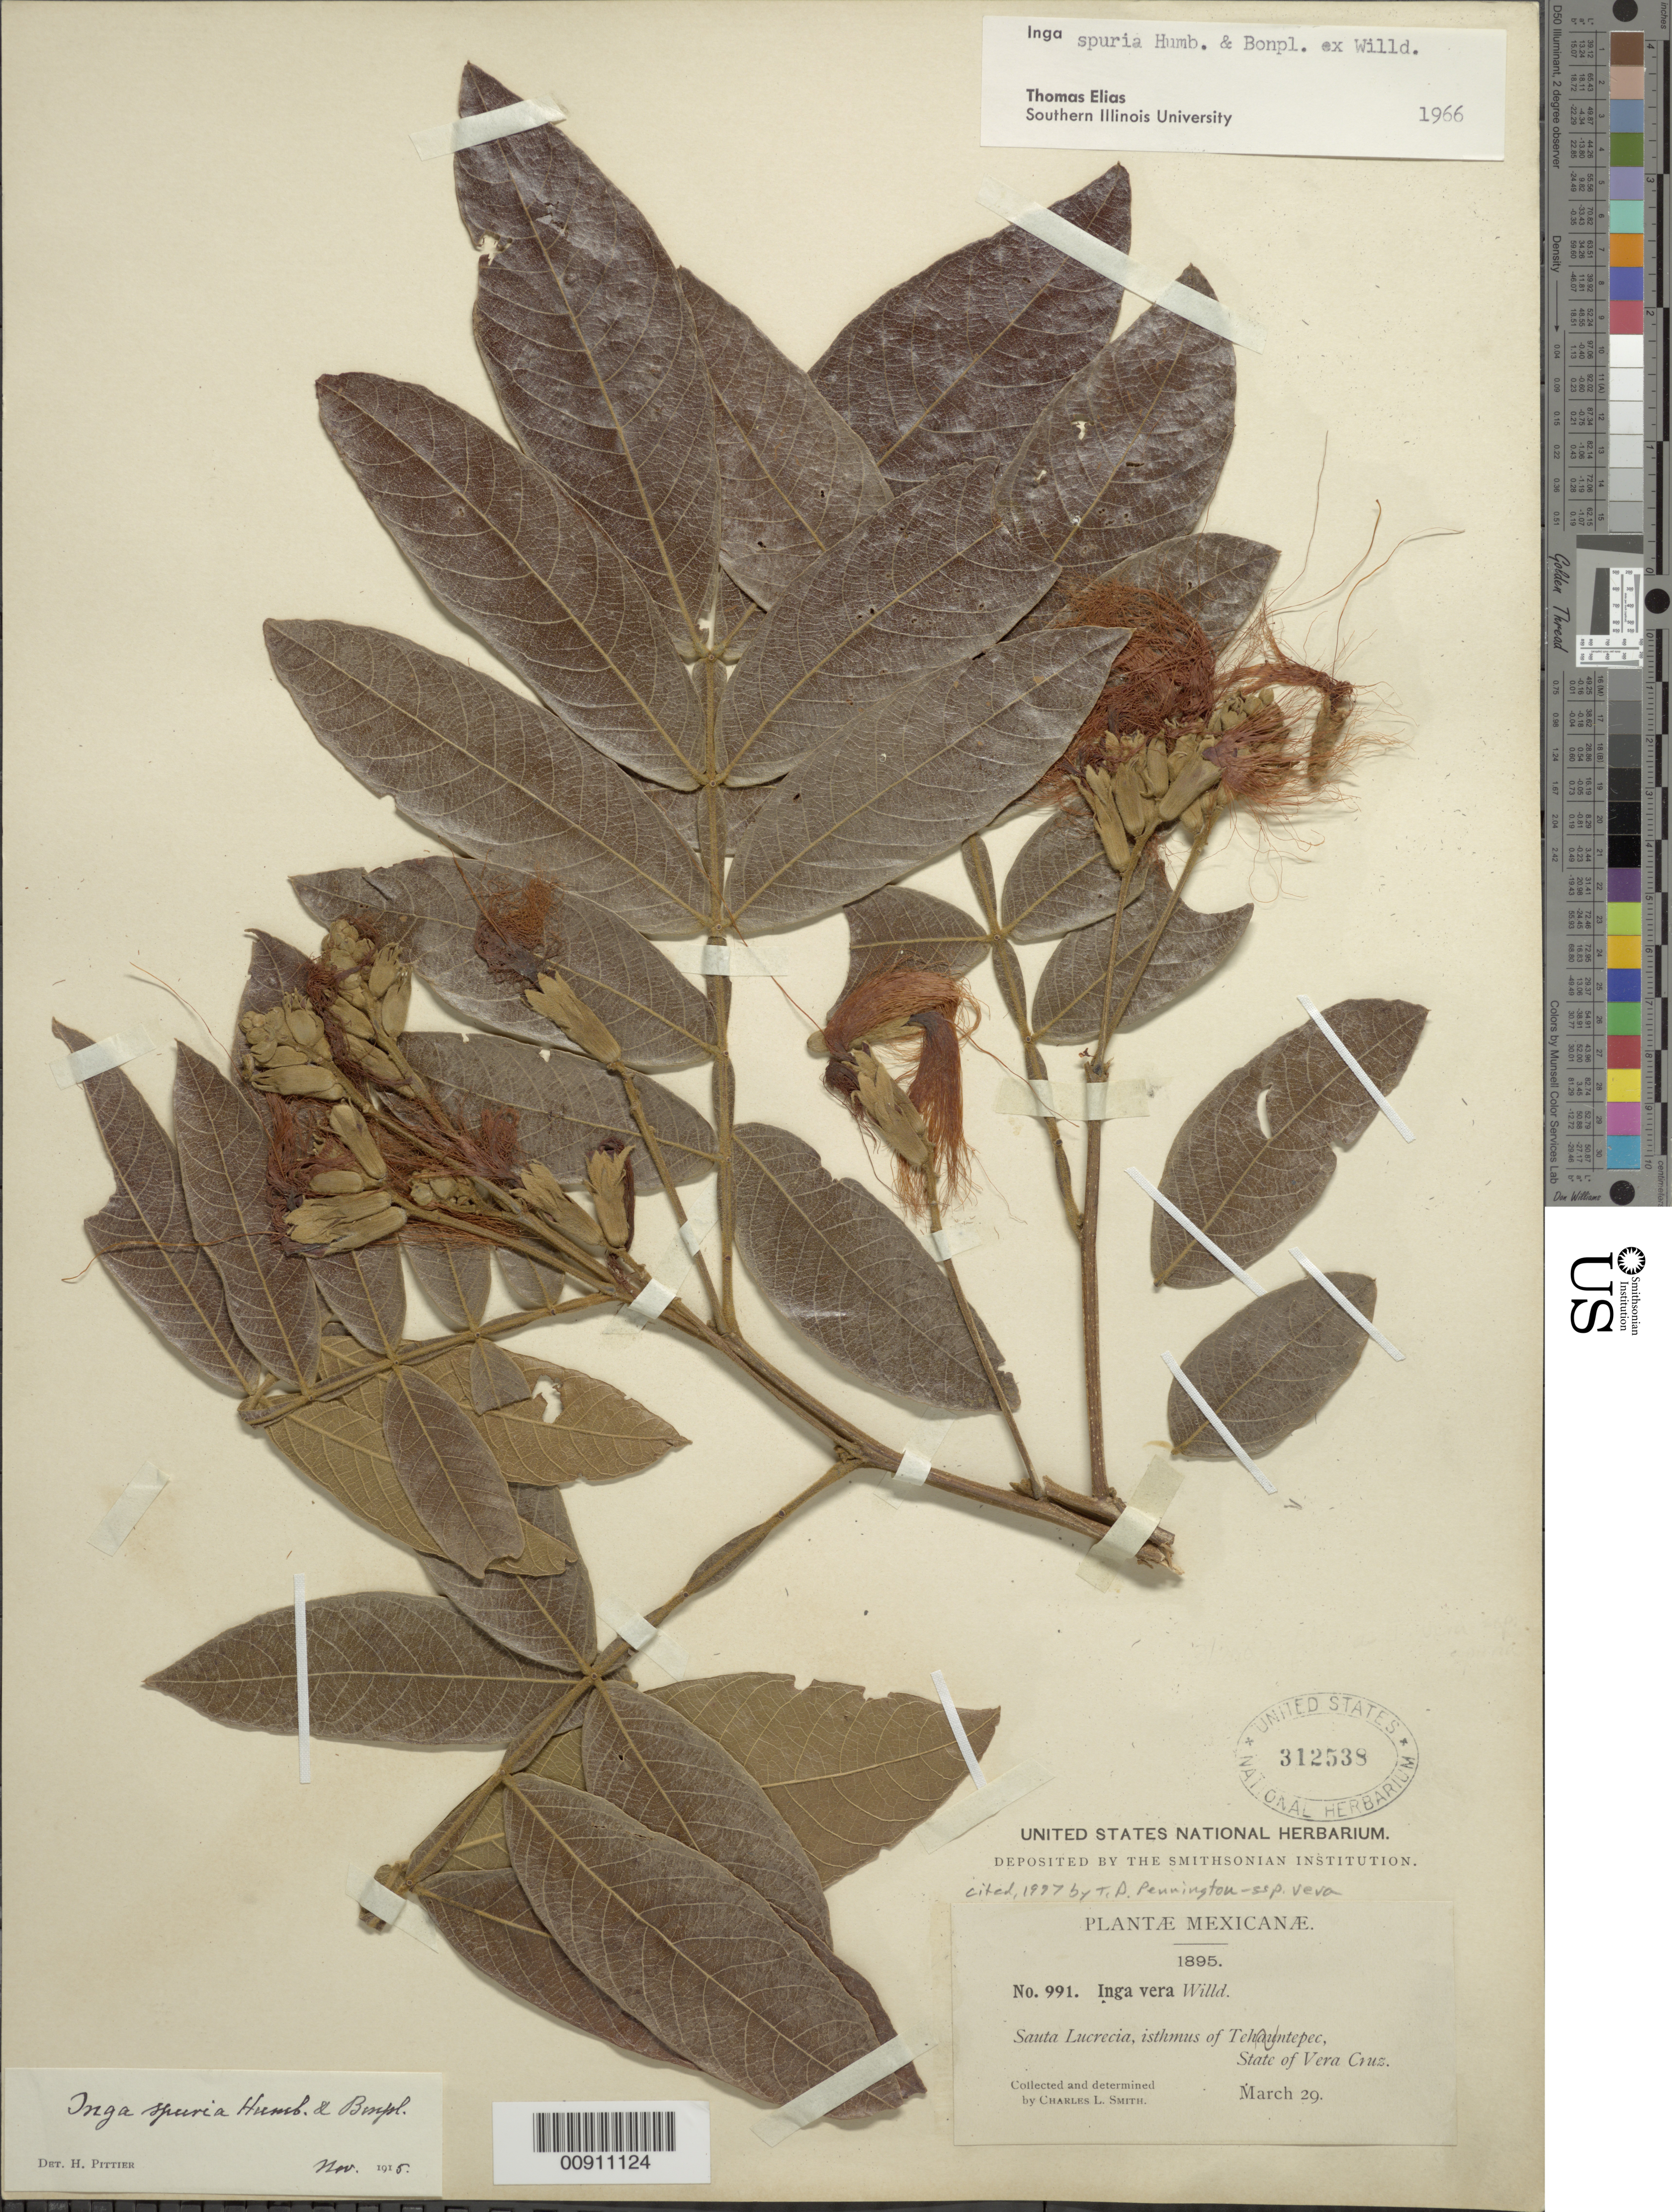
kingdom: Plantae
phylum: Tracheophyta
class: Magnoliopsida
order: Fabales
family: Fabaceae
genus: Inga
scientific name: Inga vera subsp. vera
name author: Willd.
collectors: C. L. Smith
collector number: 991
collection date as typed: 29 Mar 1895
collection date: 1895-03-29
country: Mexico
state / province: Veracruz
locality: Santa Lucrecia, isthmus of Tehuantepec, State of Veracruz.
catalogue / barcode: US 312538